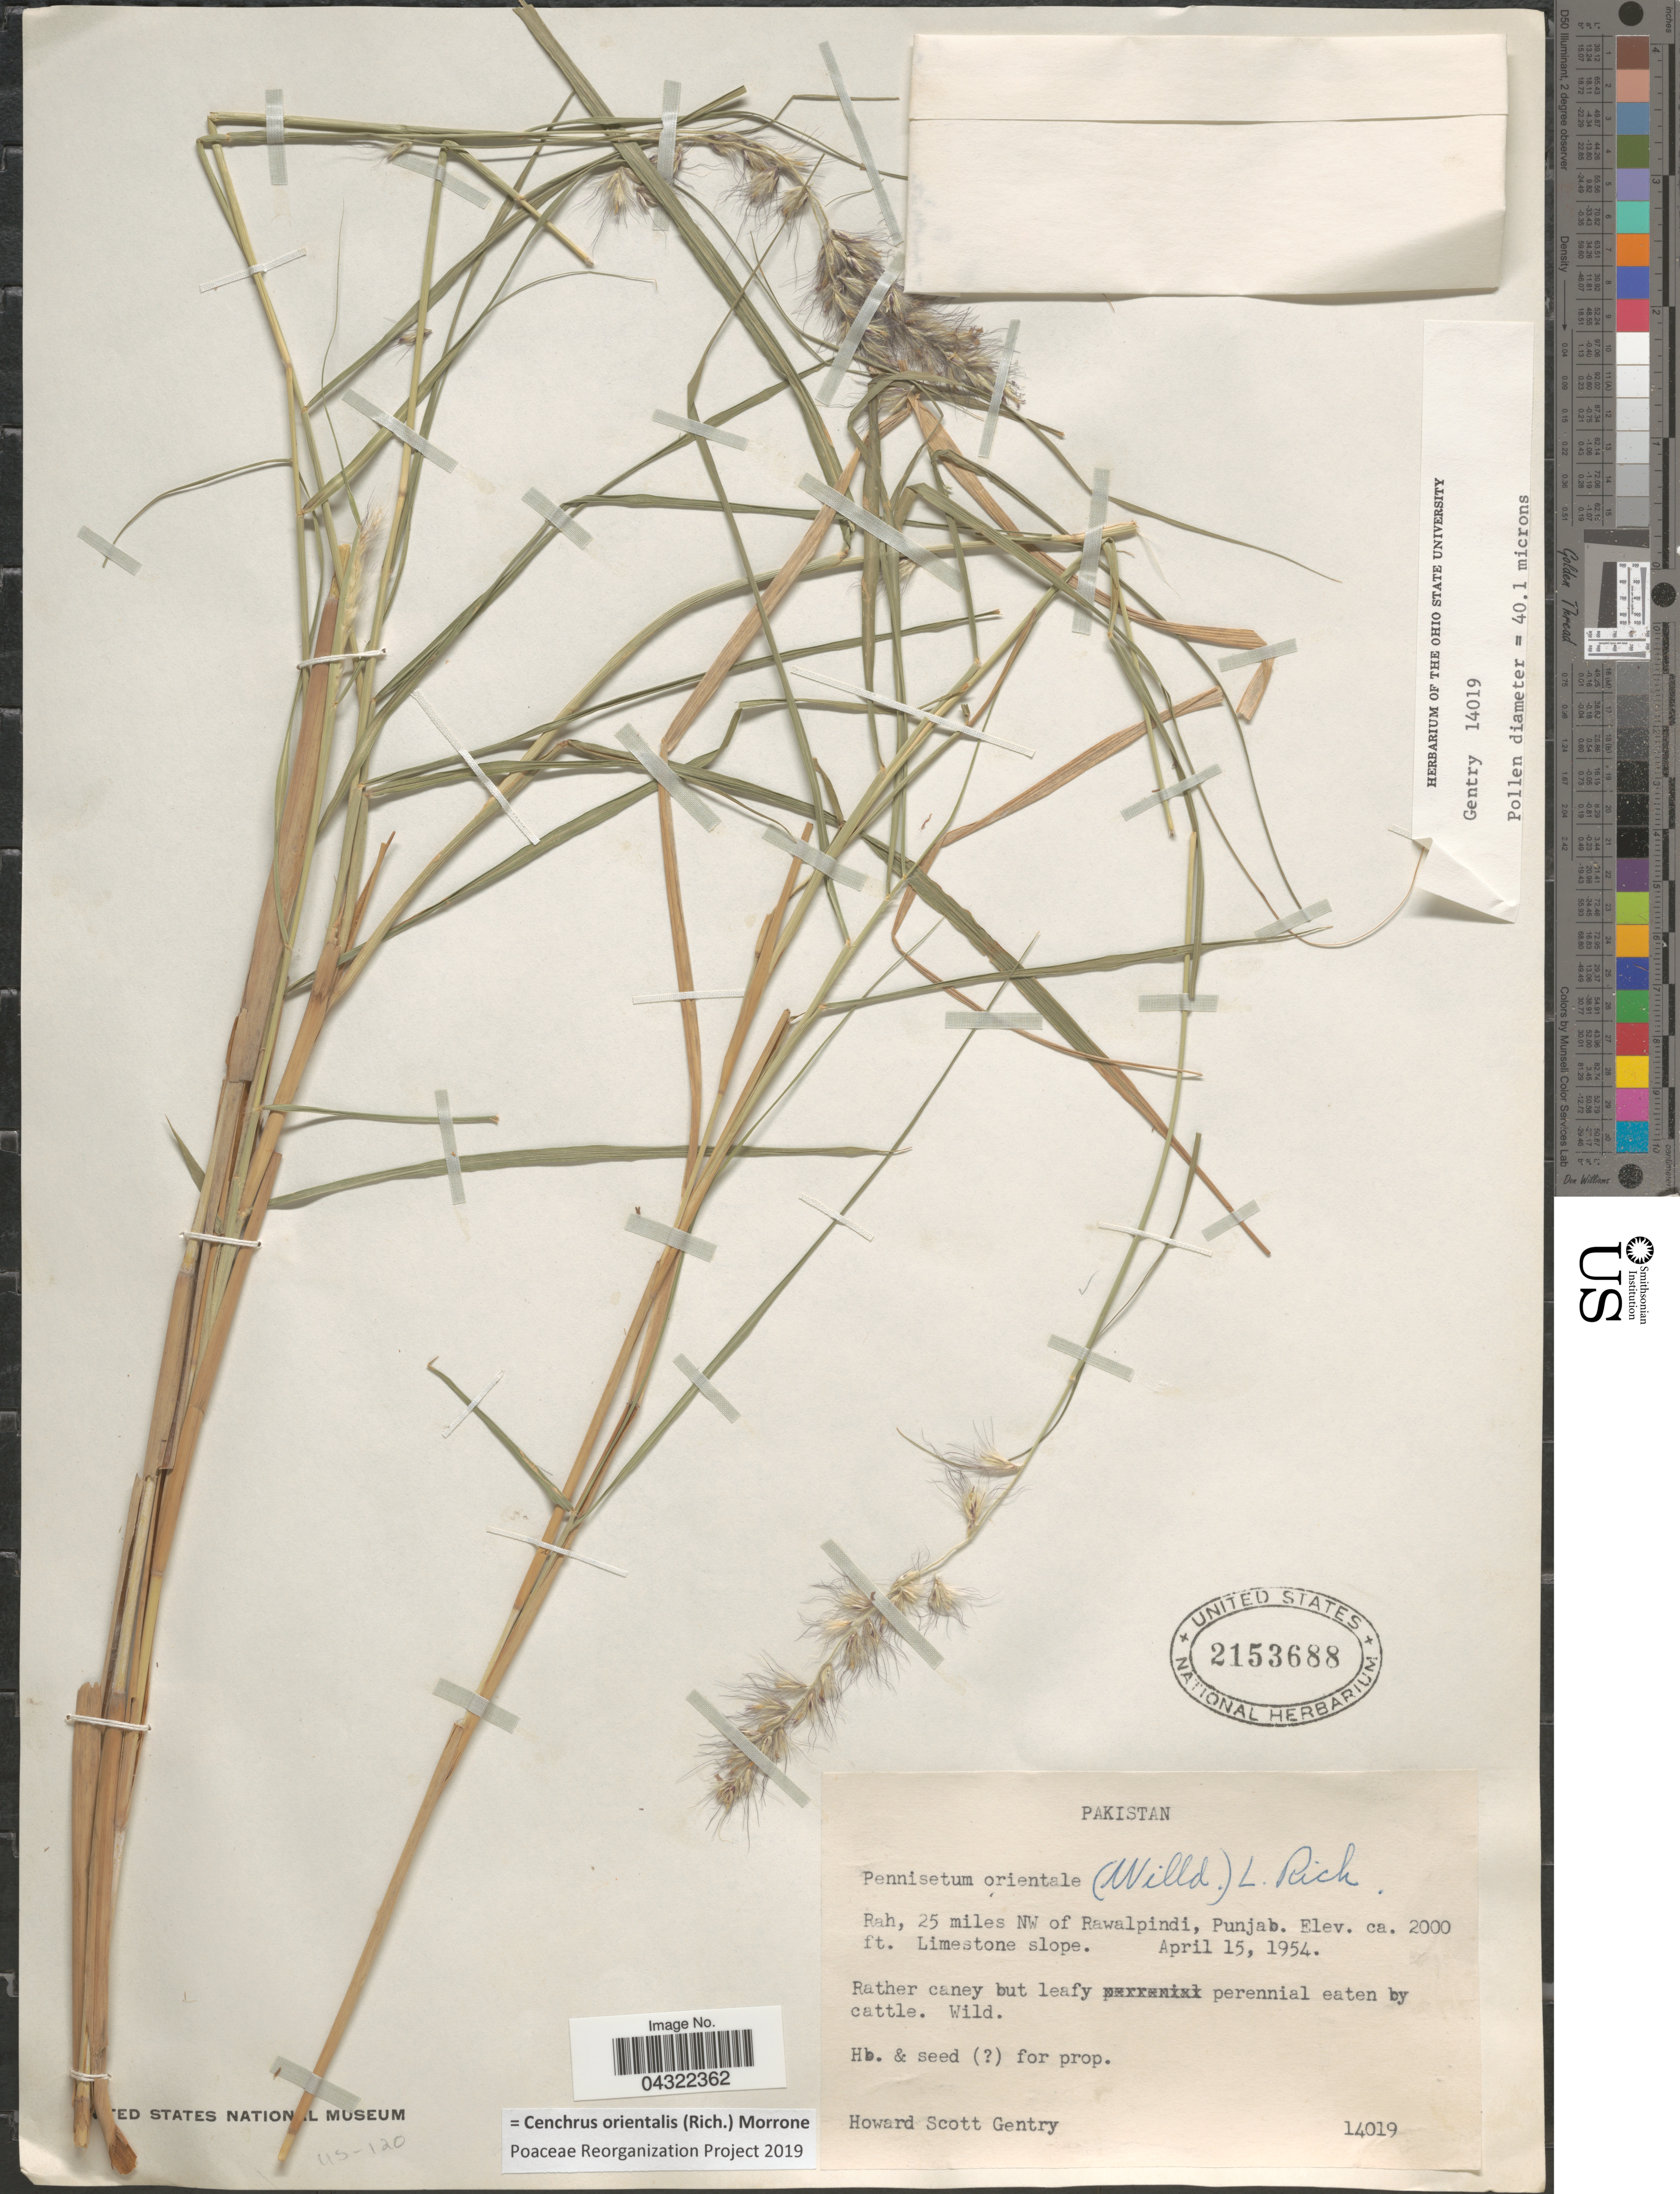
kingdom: Plantae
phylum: Tracheophyta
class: Liliopsida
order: Poales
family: Poaceae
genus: Cenchrus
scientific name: Cenchrus orientalis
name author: (Rich.) Morrone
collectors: H. S. Gentry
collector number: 14019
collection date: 1954-04-15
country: Pakistan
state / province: Punjab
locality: Rah, 25 miles NW of Rawalpindi.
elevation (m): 610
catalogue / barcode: US 2153688